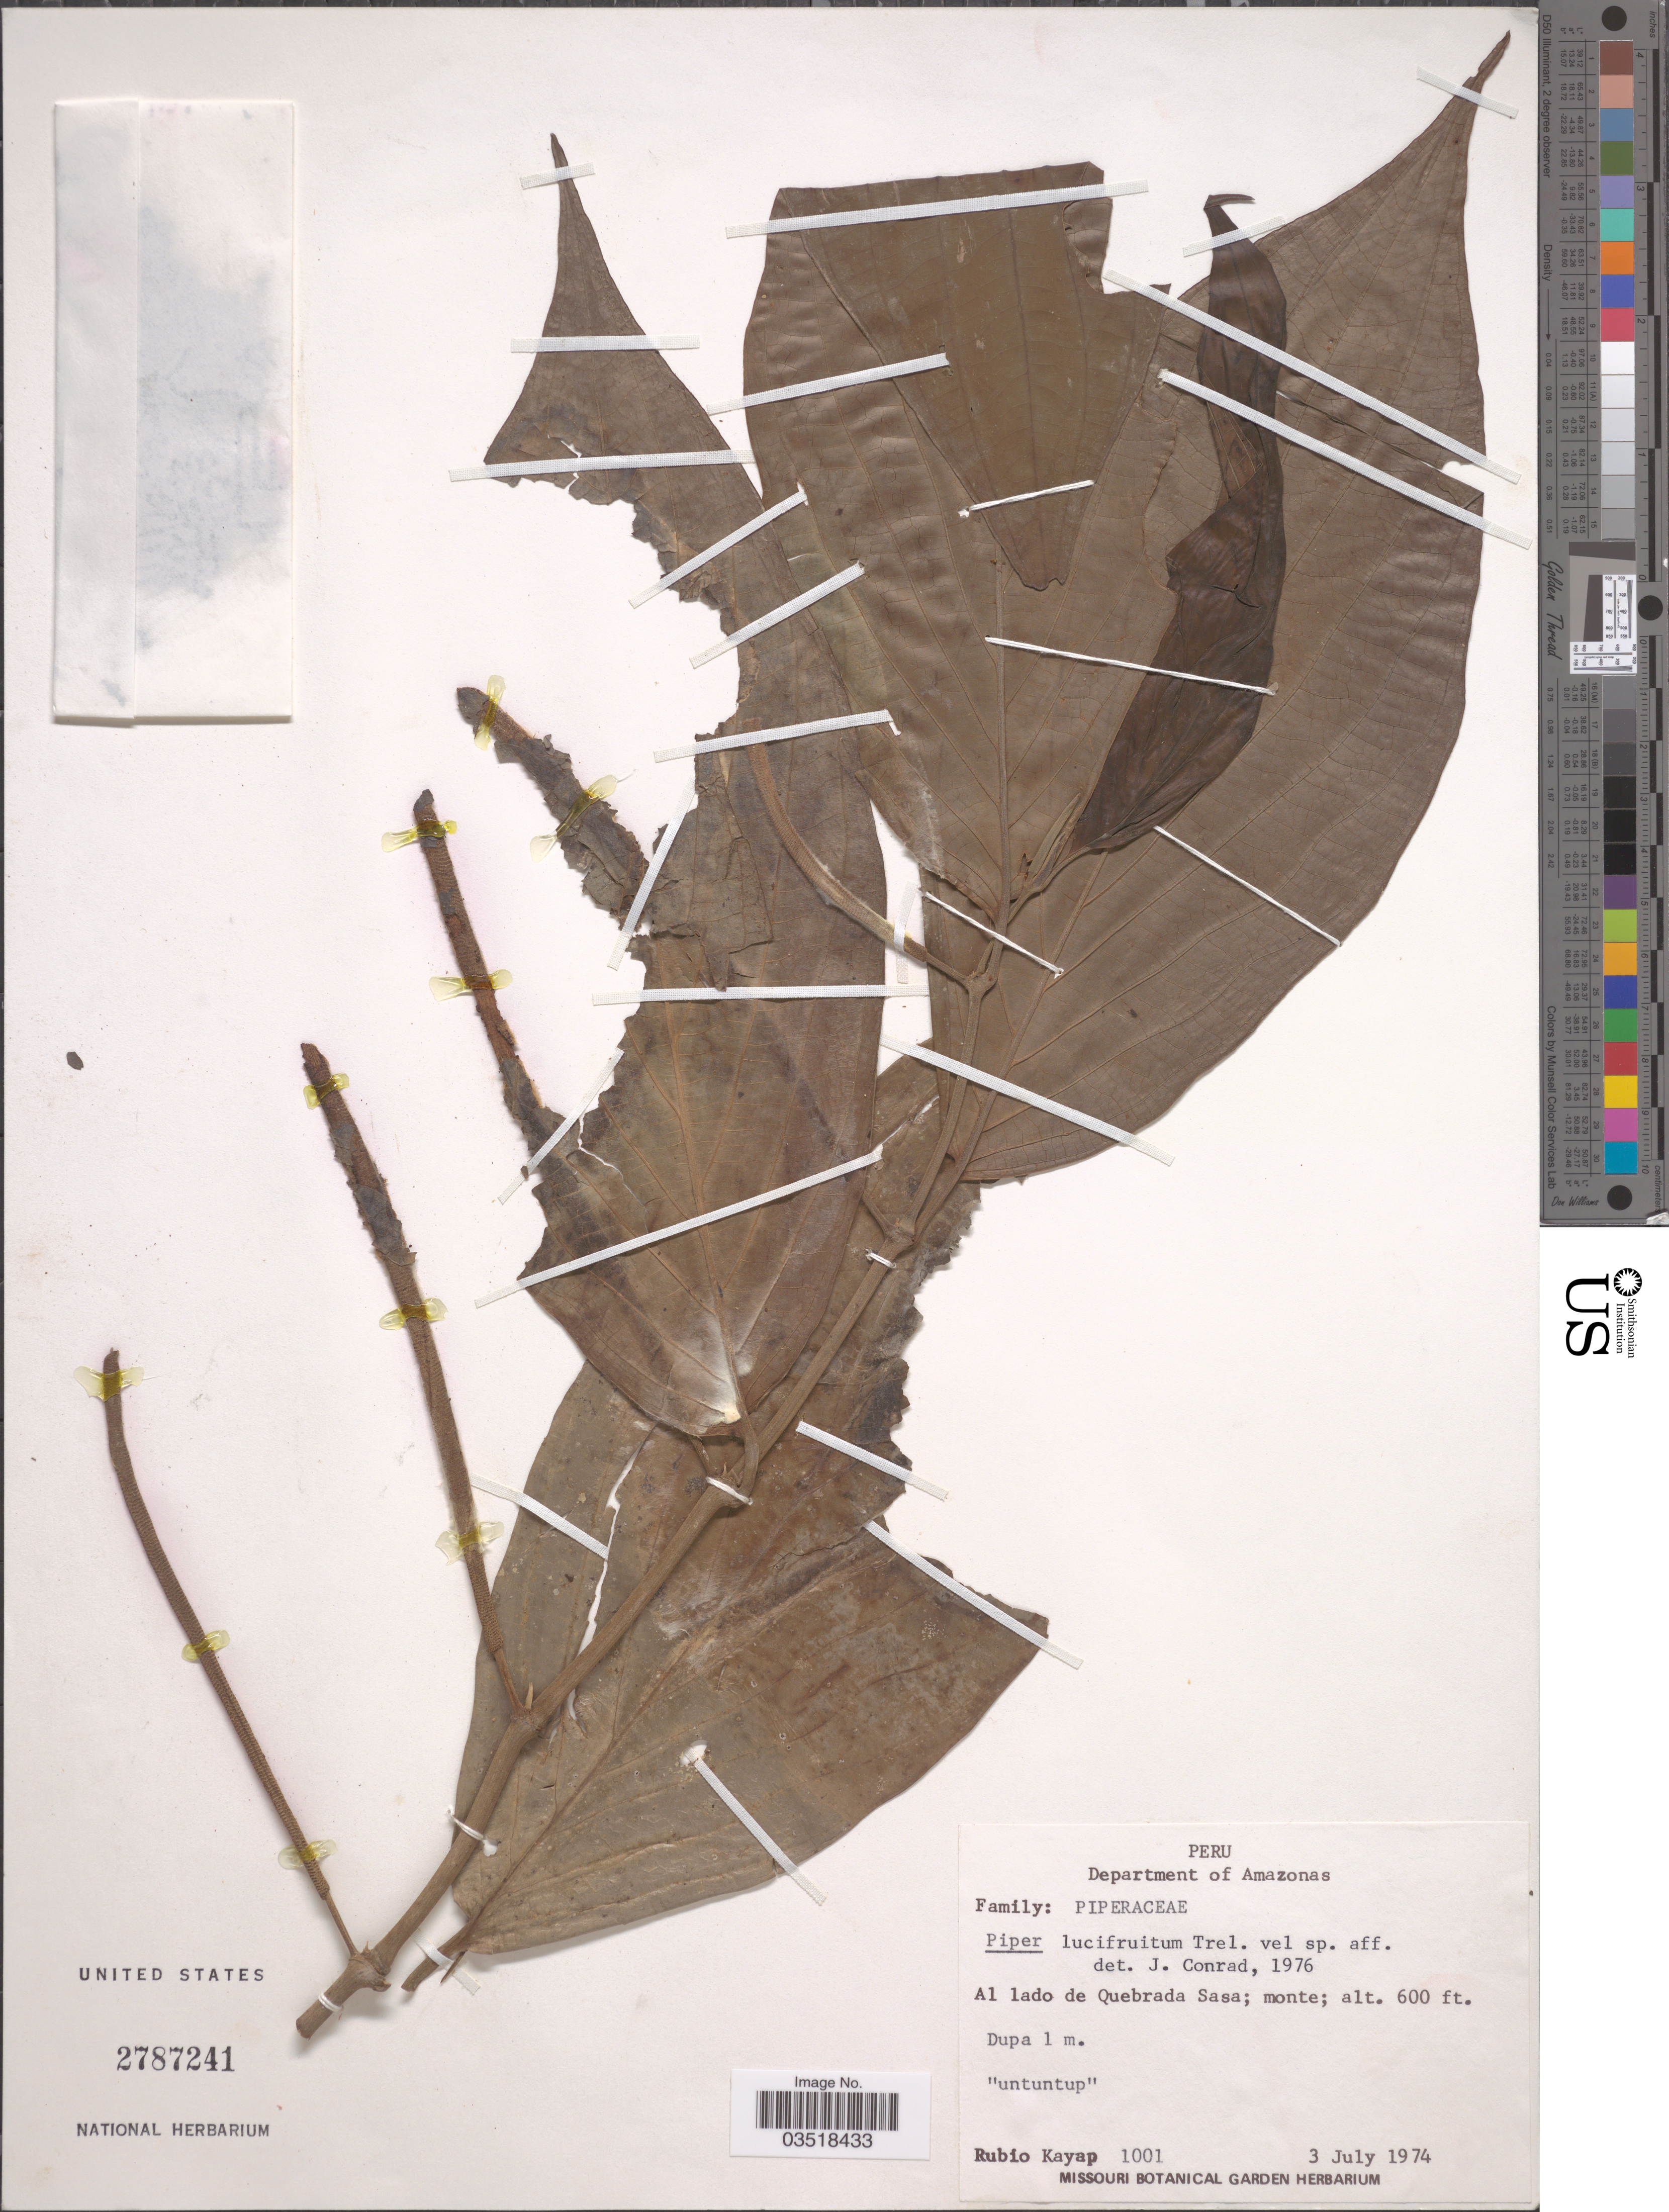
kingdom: Plantae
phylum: Tracheophyta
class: Magnoliopsida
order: Piperales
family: Piperaceae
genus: Piper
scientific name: Piper lucifruitum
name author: Trel.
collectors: R. Kayap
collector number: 1001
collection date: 1974-07-03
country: Peru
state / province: Amazonas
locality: Department of Amazonas. Al lado de Quebrada Sasa.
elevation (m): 183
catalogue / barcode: US 2787241